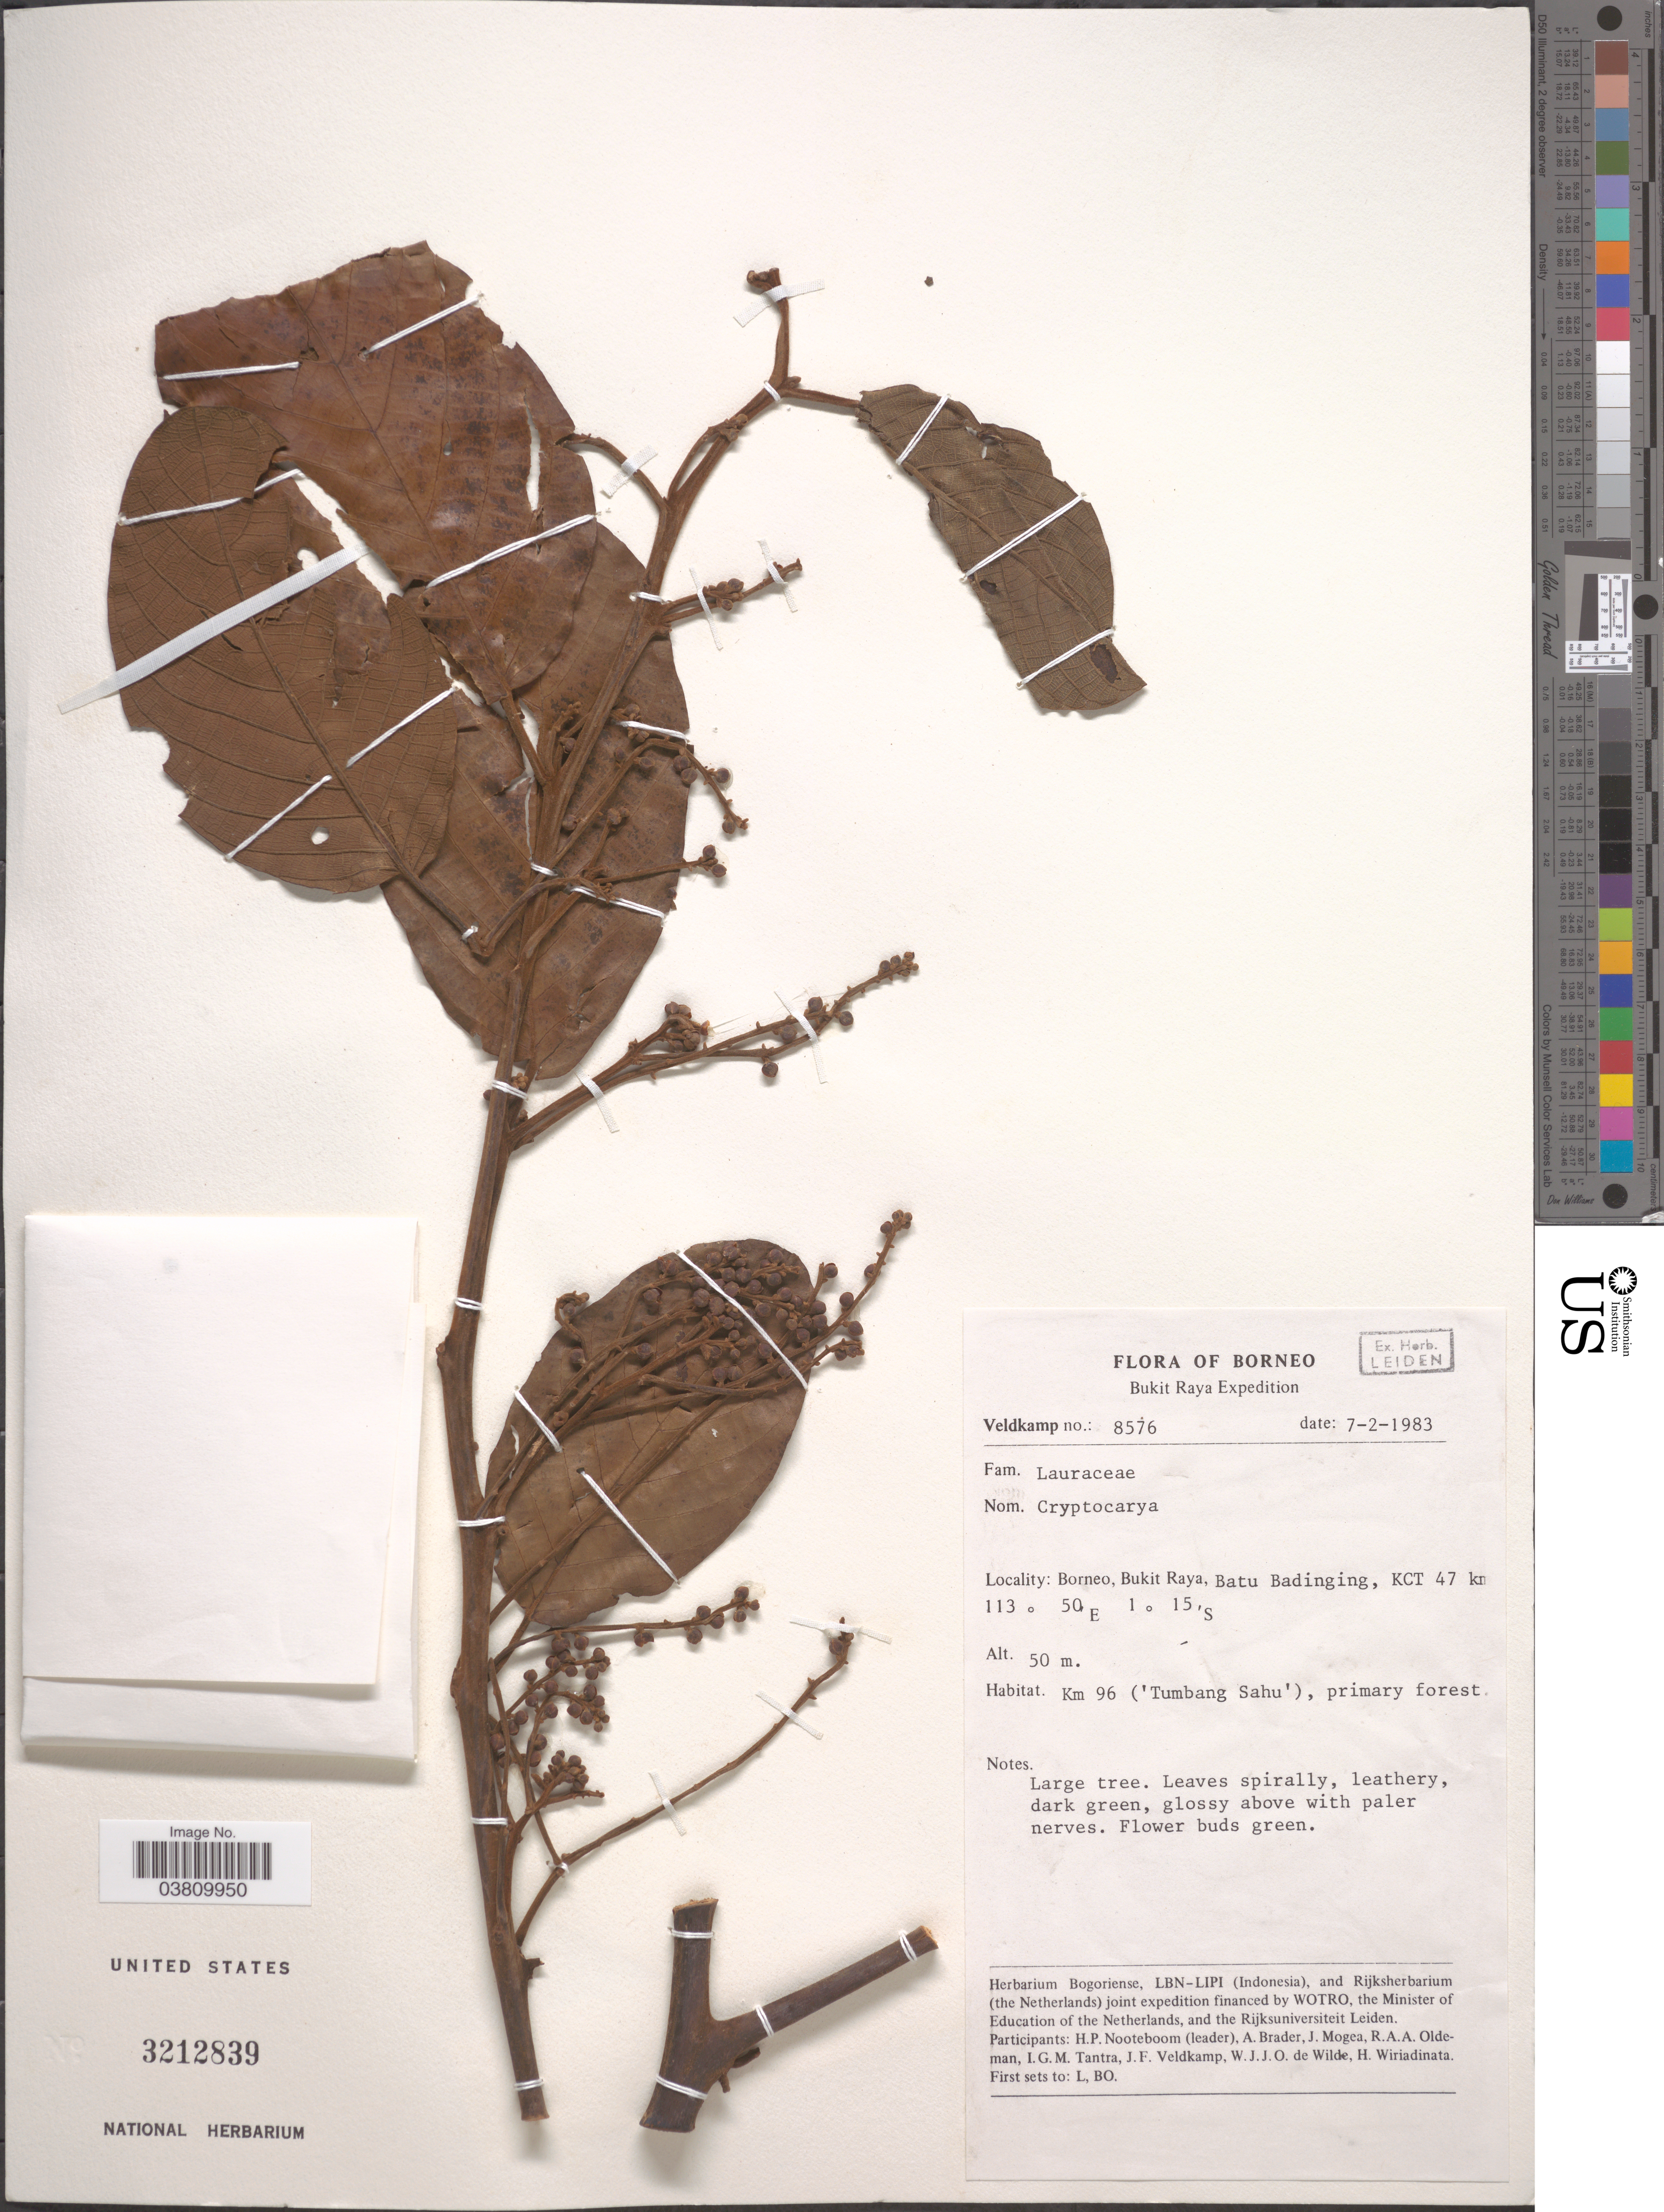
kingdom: Plantae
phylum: Tracheophyta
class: Magnoliopsida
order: Laurales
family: Lauraceae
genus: Cryptocarya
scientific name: Cryptocarya sp.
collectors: J. F. Veldkamp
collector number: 8576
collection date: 1983-02-07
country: Indonesia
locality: Borneo, Bukit Raya, Batu Badinging, KCT 47 km. Km 96 ('Tumbang Sahu').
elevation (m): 50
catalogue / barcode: US 3212839